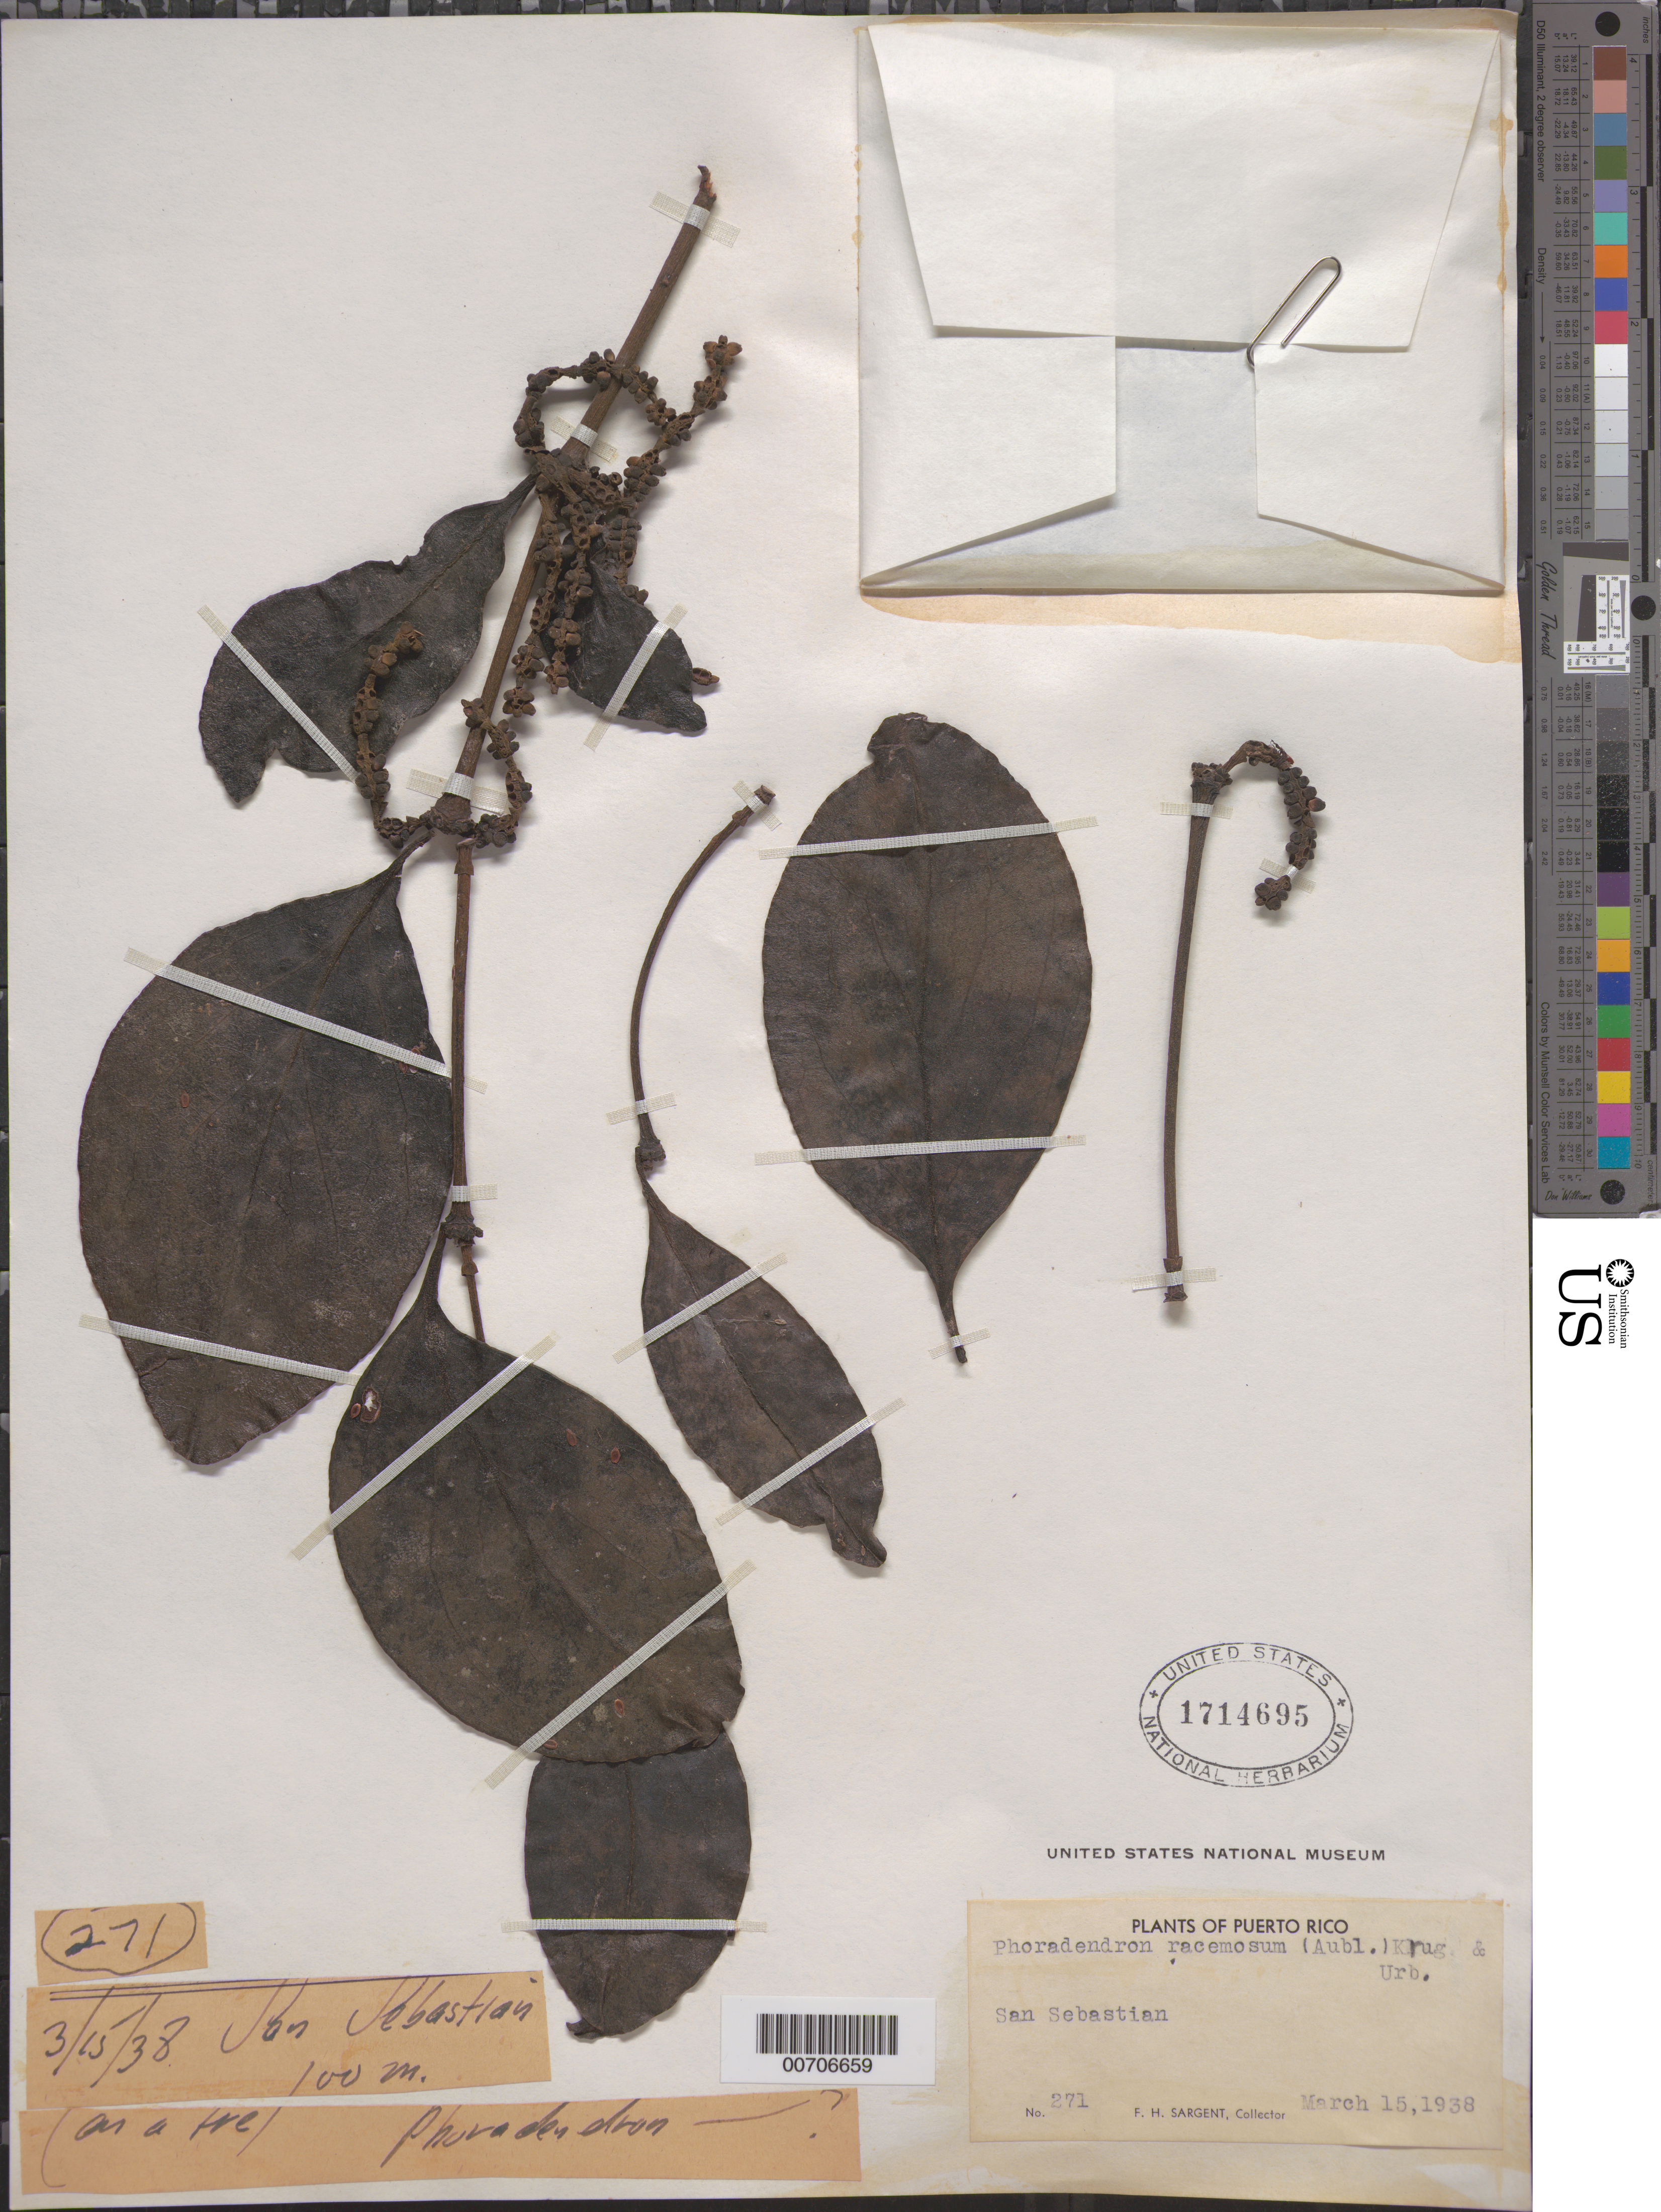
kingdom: Plantae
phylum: Tracheophyta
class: Magnoliopsida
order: Santalales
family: Viscaceae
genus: Phoradendron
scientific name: Phoradendron racemosum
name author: (Aubl.) Krug & Urb.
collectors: F. H. Sargent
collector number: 271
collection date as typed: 15 Mar 1938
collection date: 1938-03-15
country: Puerto Rico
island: Greater Antilles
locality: San Sebastian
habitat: On a tree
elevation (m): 100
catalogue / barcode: US 1714695